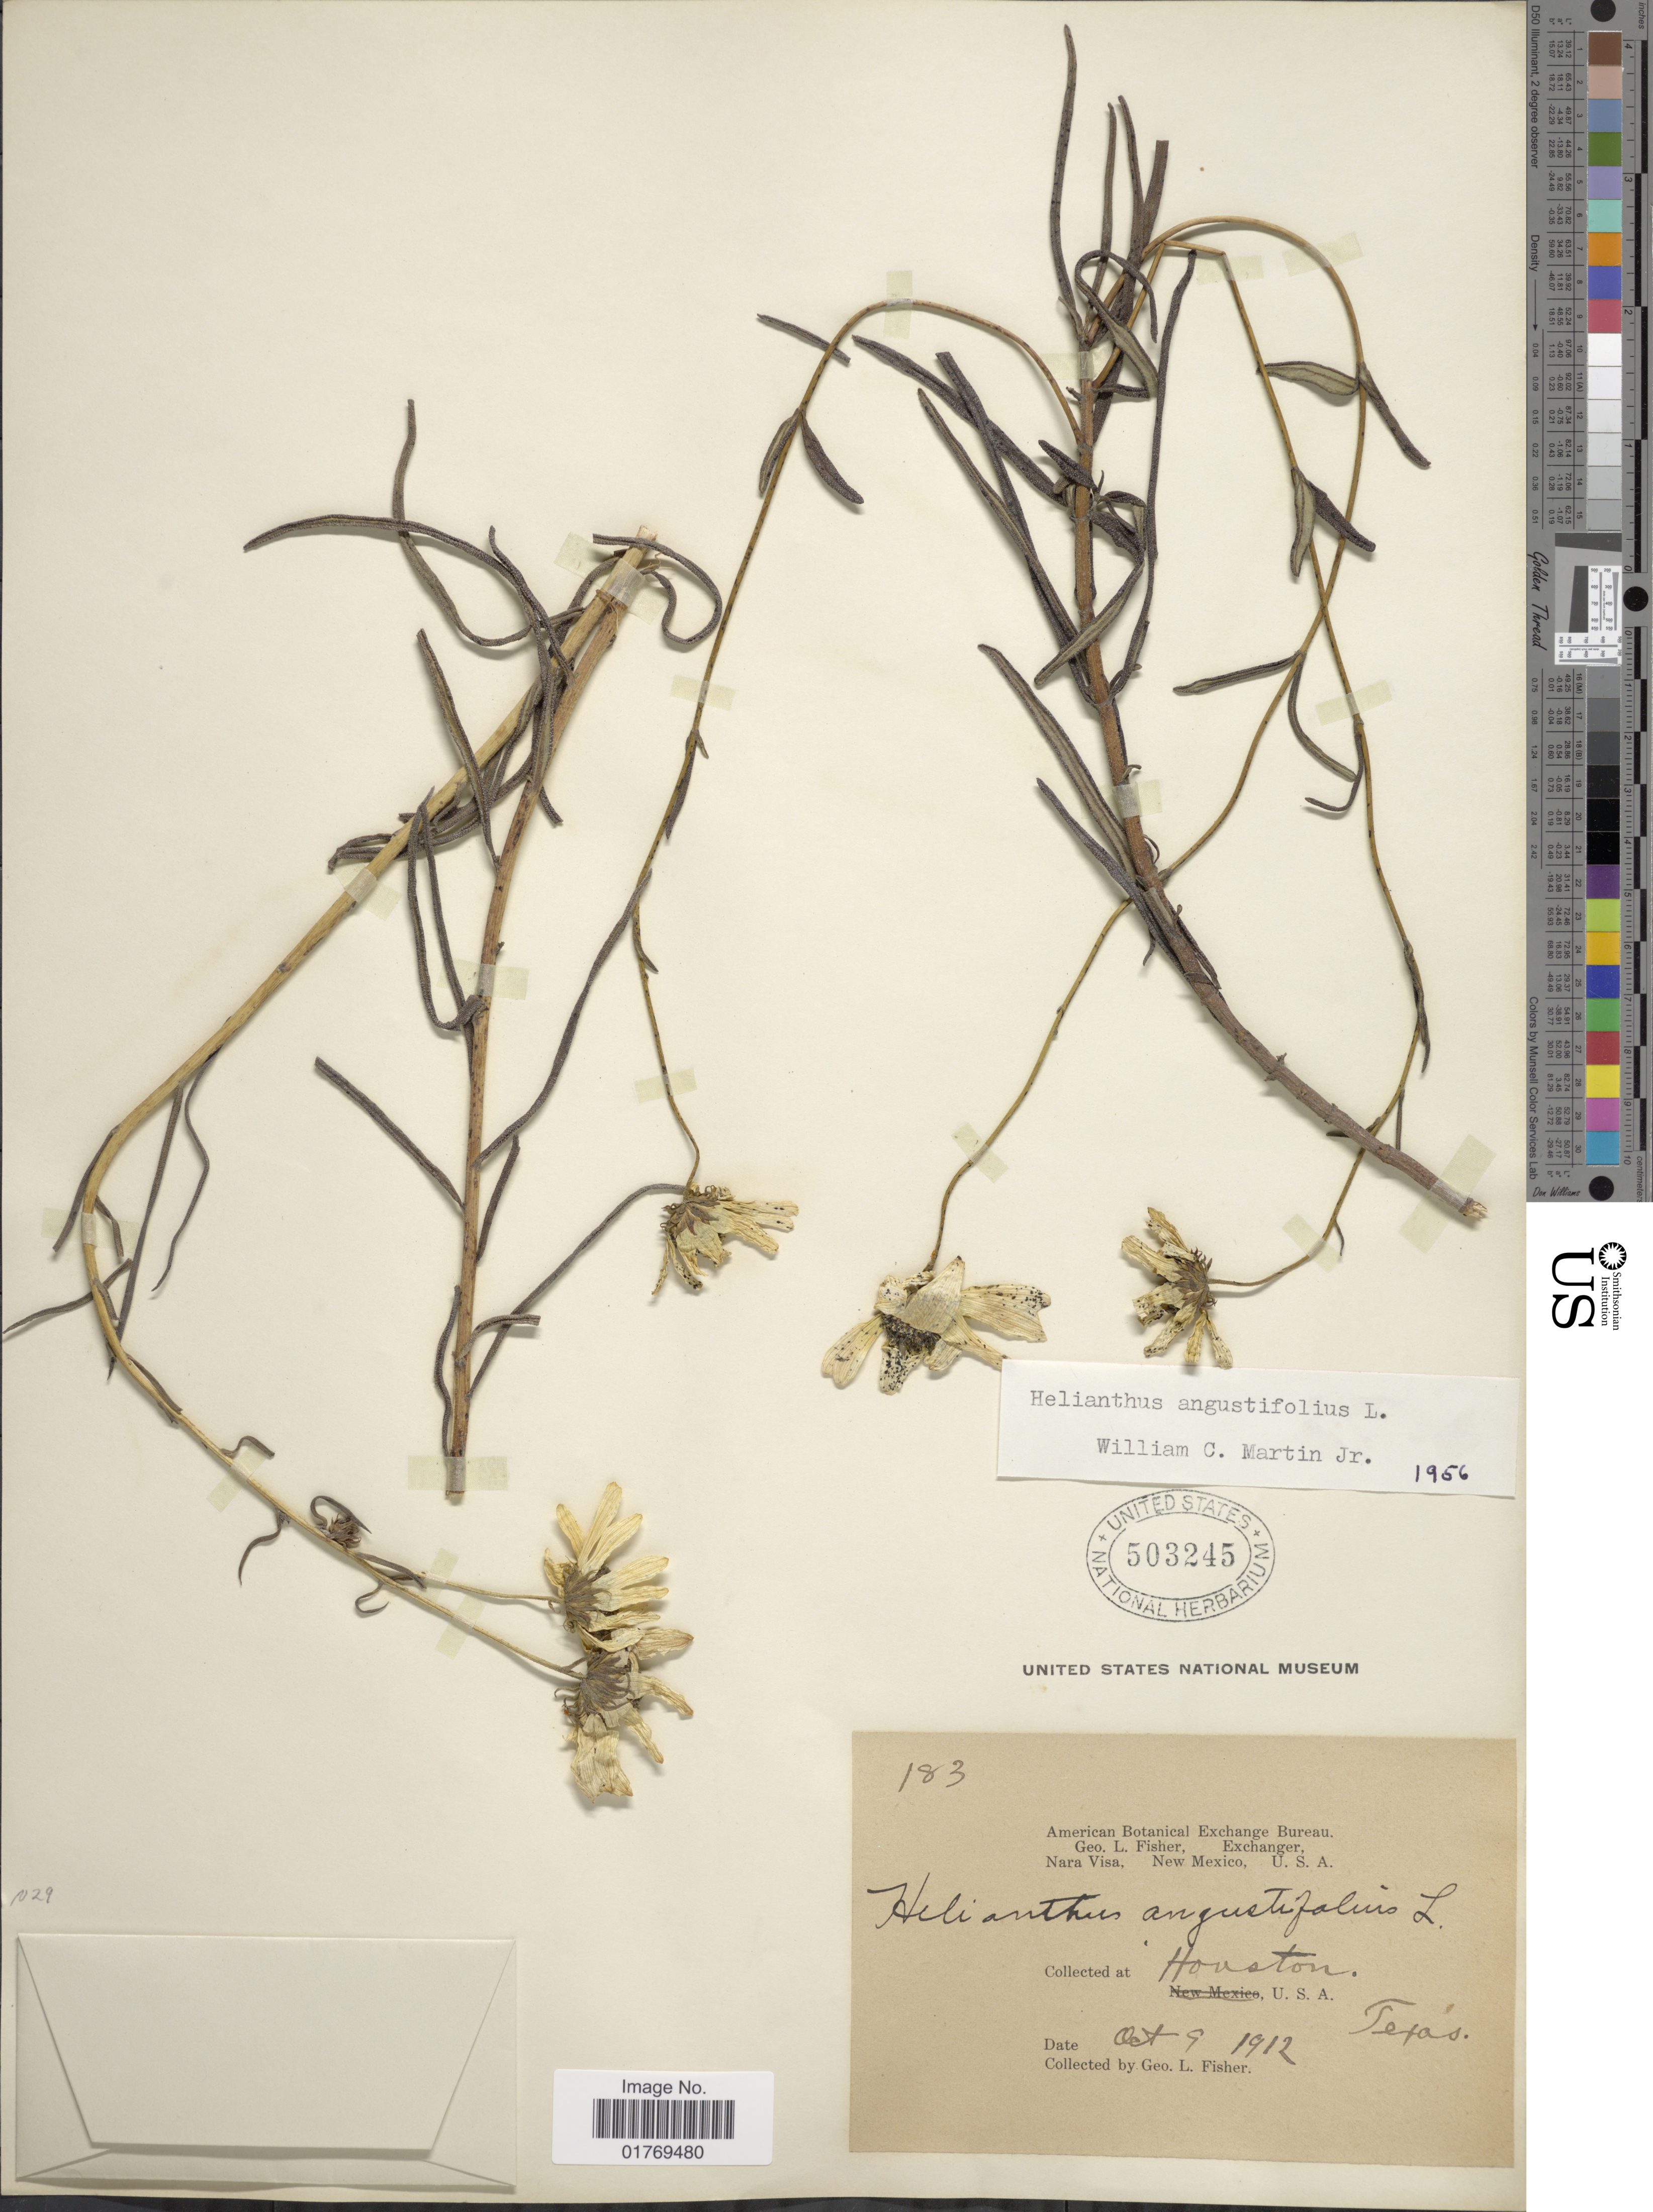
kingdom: Plantae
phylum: Tracheophyta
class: Magnoliopsida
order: Asterales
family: Asteraceae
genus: Helianthus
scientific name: Helianthus angustifolius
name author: L.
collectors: G. L. Fisher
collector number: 183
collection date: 1912-10-09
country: United States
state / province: Texas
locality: Houston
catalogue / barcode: US 503245